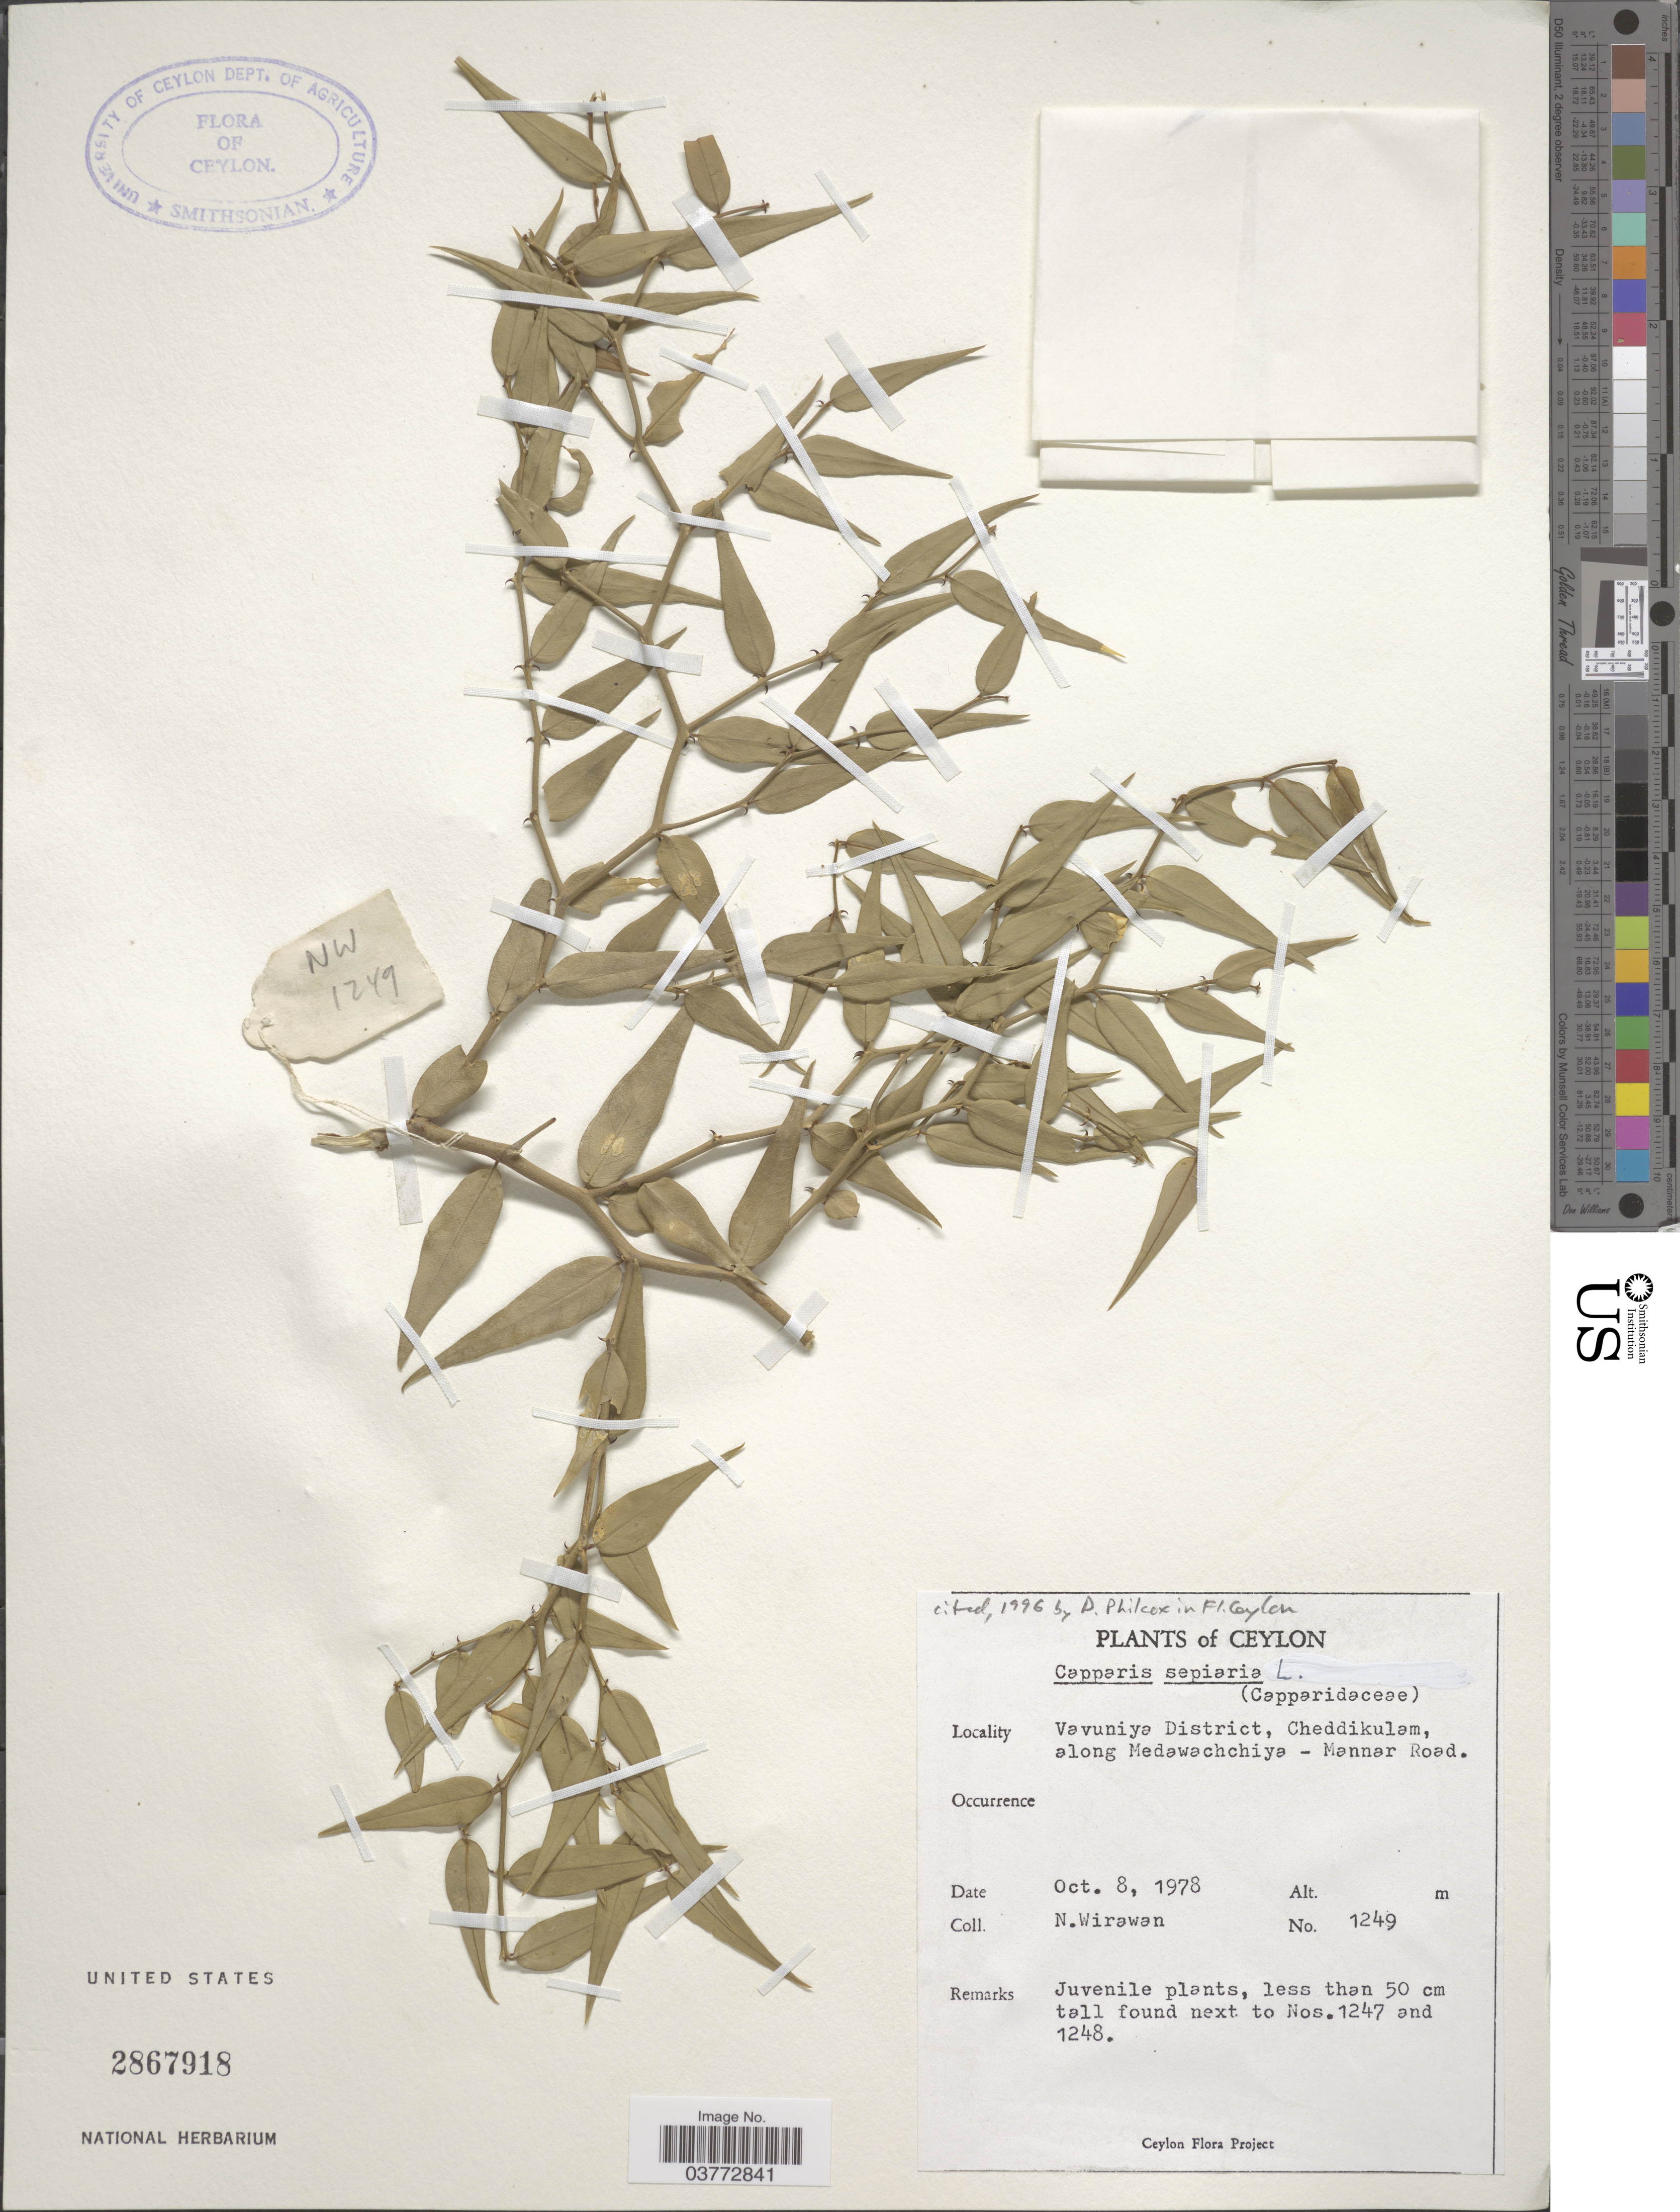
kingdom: Plantae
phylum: Tracheophyta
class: Magnoliopsida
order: Brassicales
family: Capparaceae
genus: Capparis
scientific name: Capparis sepiaria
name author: L.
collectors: N. Wirawan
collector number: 1249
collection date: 1978-10-08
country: Sri Lanka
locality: Ceylon. Vavuniya District, Cheddikulam, along Medawachchiya - Mannar Road.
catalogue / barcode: US 2867918